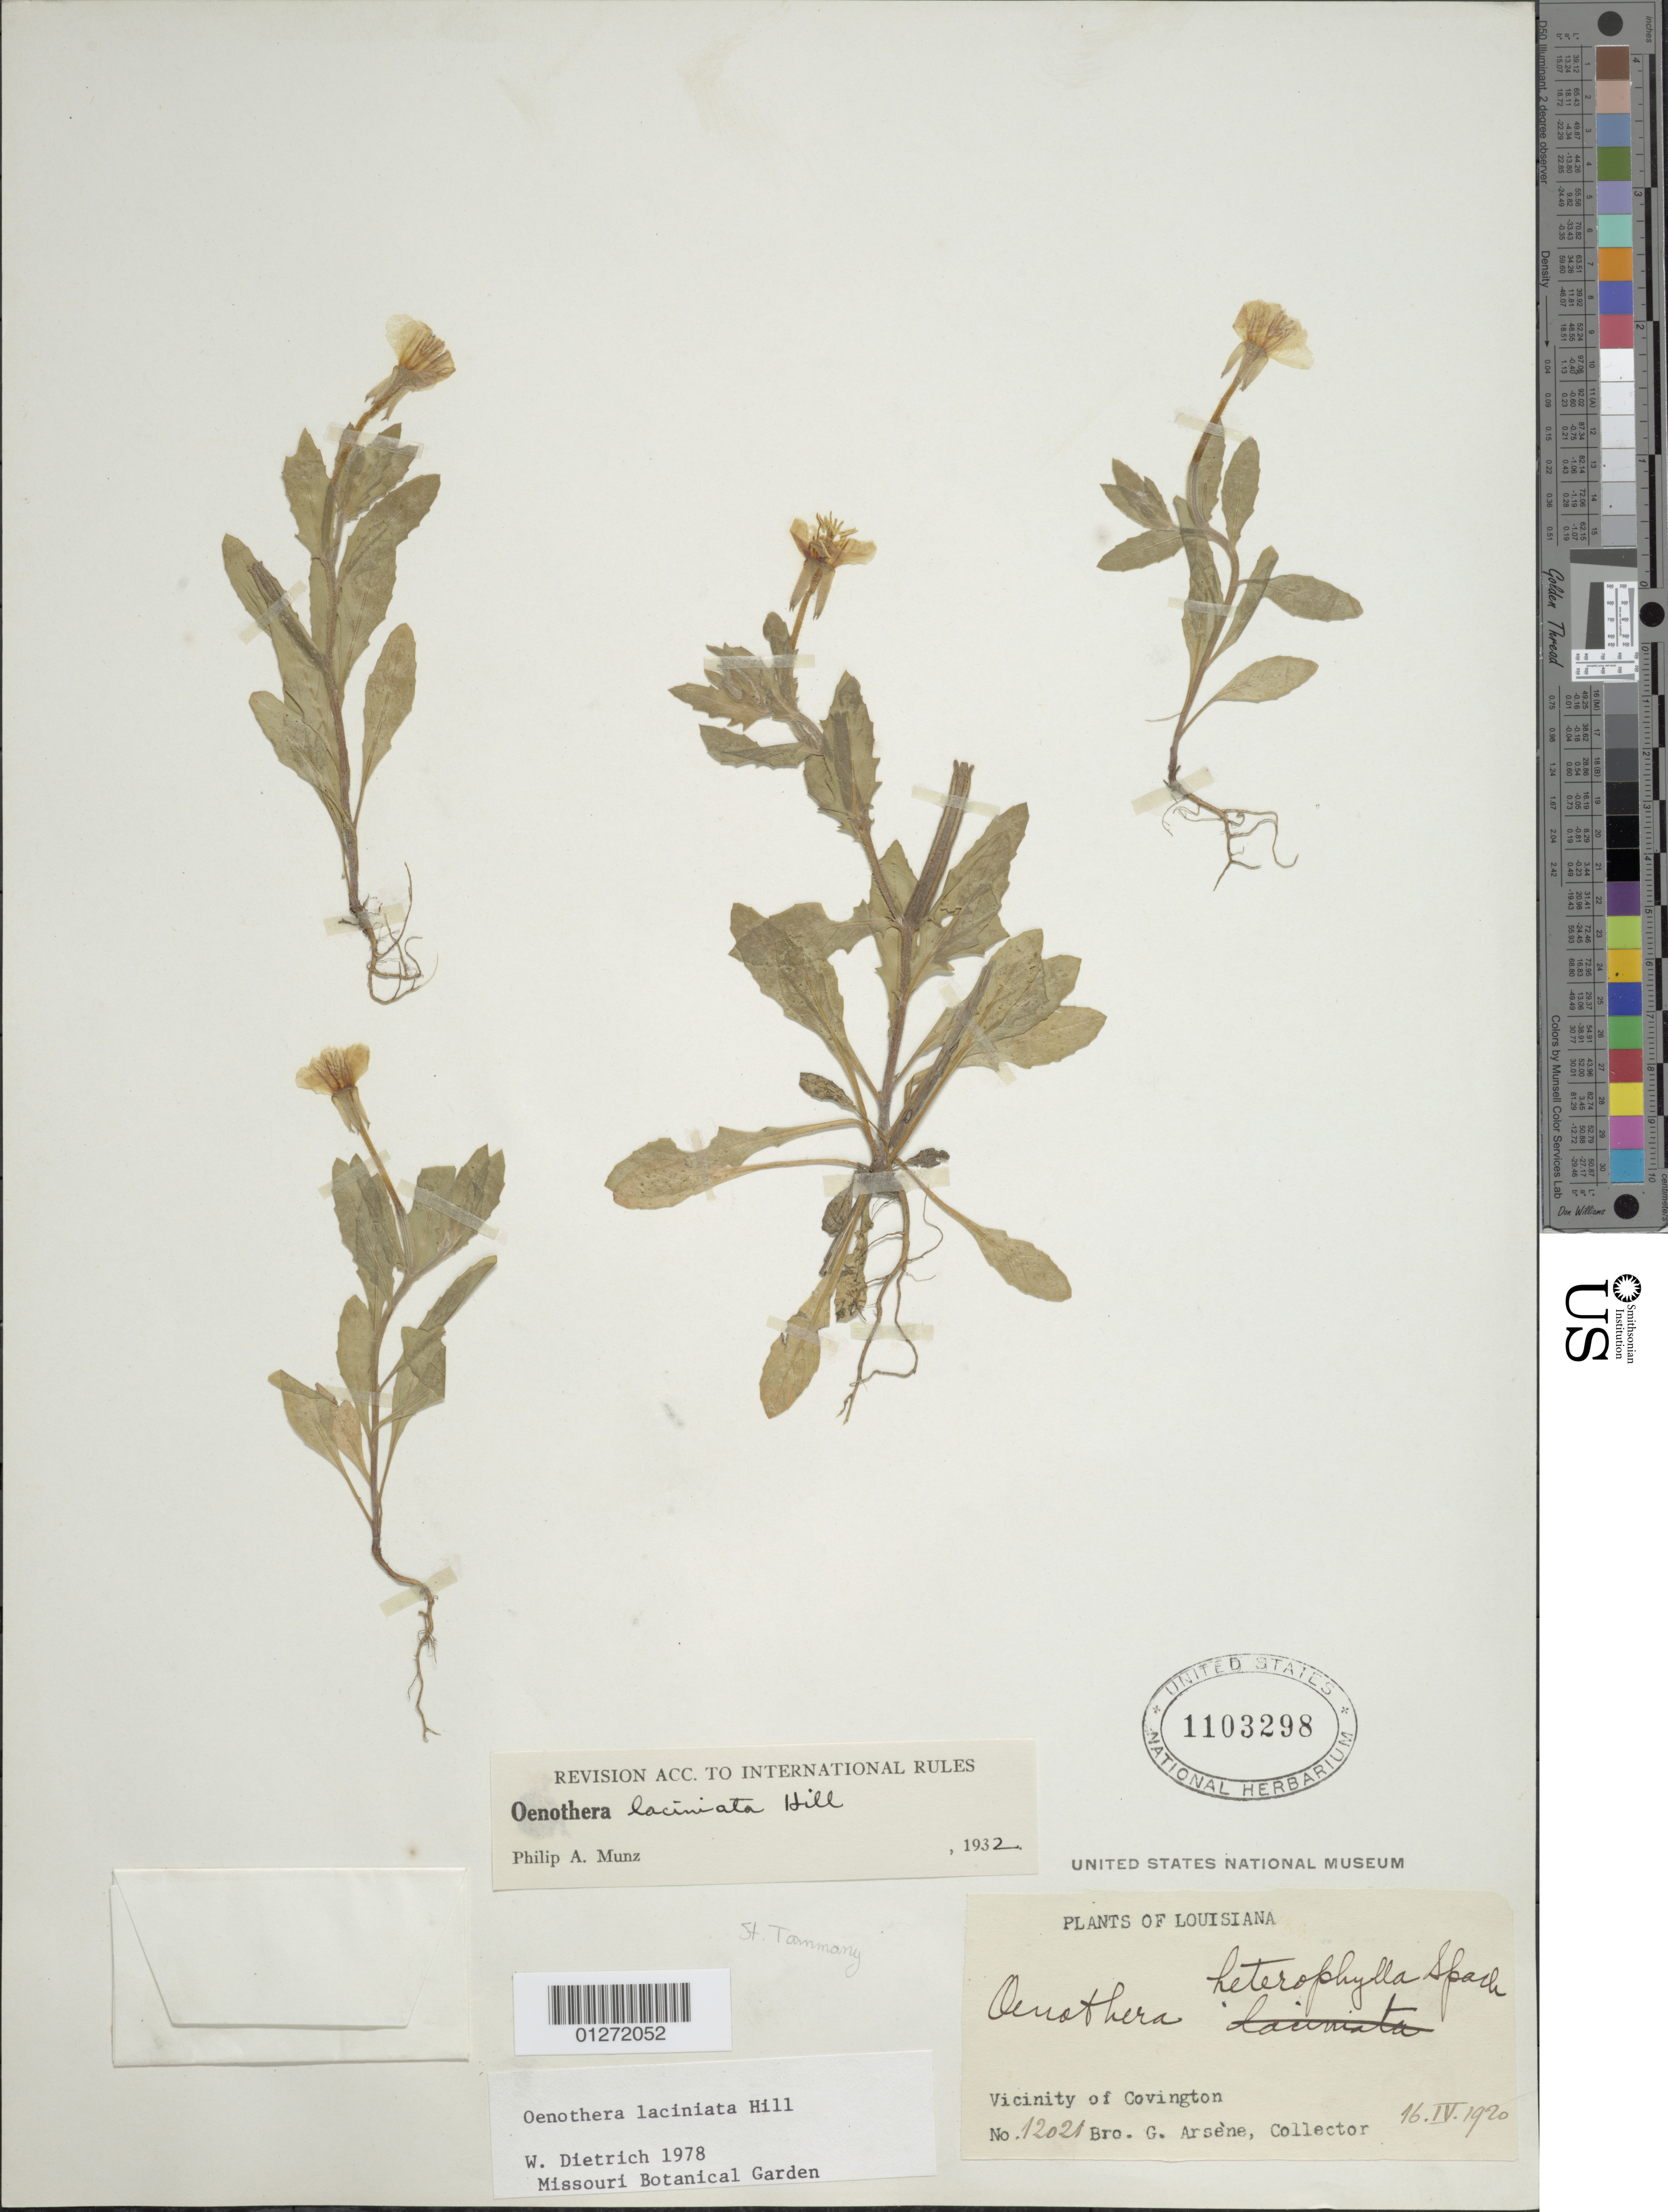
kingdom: Plantae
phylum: Tracheophyta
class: Magnoliopsida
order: Myrtales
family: Onagraceae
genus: Oenothera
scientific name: Oenothera laciniata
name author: Hill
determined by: Dietrich, W.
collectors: Bro. G. Arsène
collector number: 12021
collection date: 1920-04-16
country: United States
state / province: Louisiana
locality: Vicinity of Covington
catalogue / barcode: US 1103298